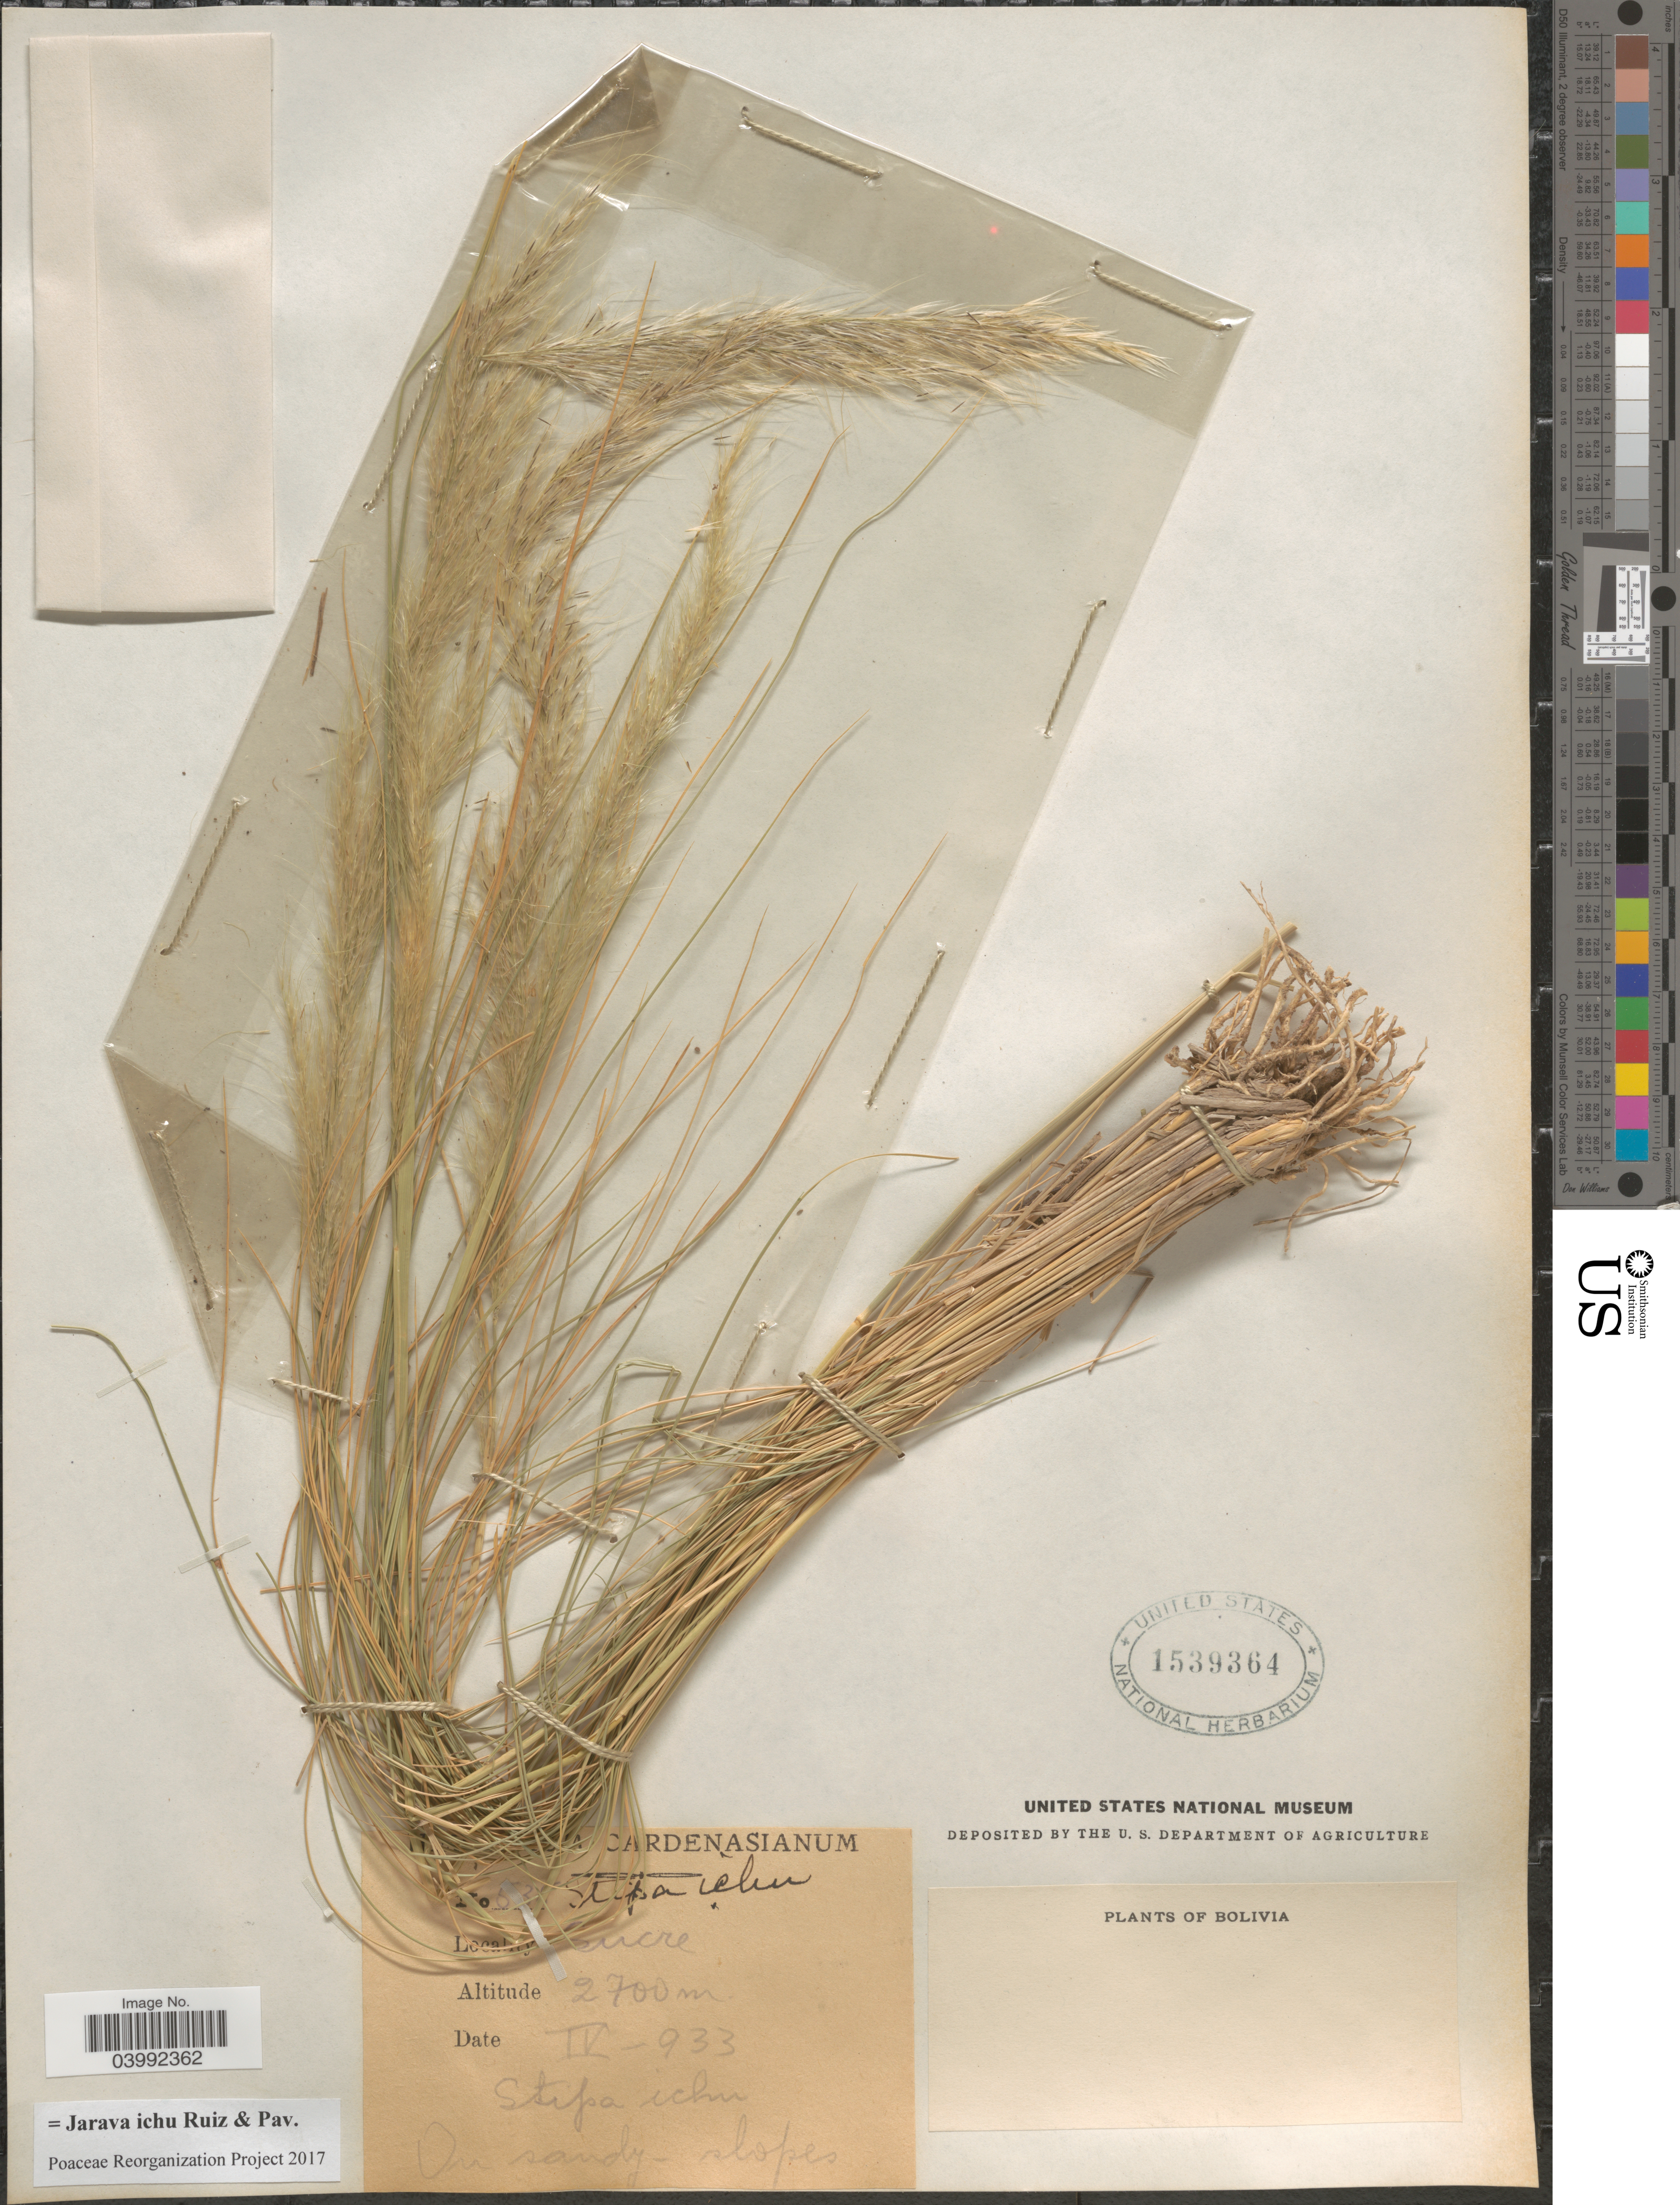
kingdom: Plantae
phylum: Tracheophyta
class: Liliopsida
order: Poales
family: Poaceae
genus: Jarava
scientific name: Jarava ichu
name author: Ruiz & Pav.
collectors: ex herb. Cardenasianum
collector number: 537*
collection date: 1933-04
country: Bolivia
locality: Sucre.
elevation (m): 2700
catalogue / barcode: US 1539364